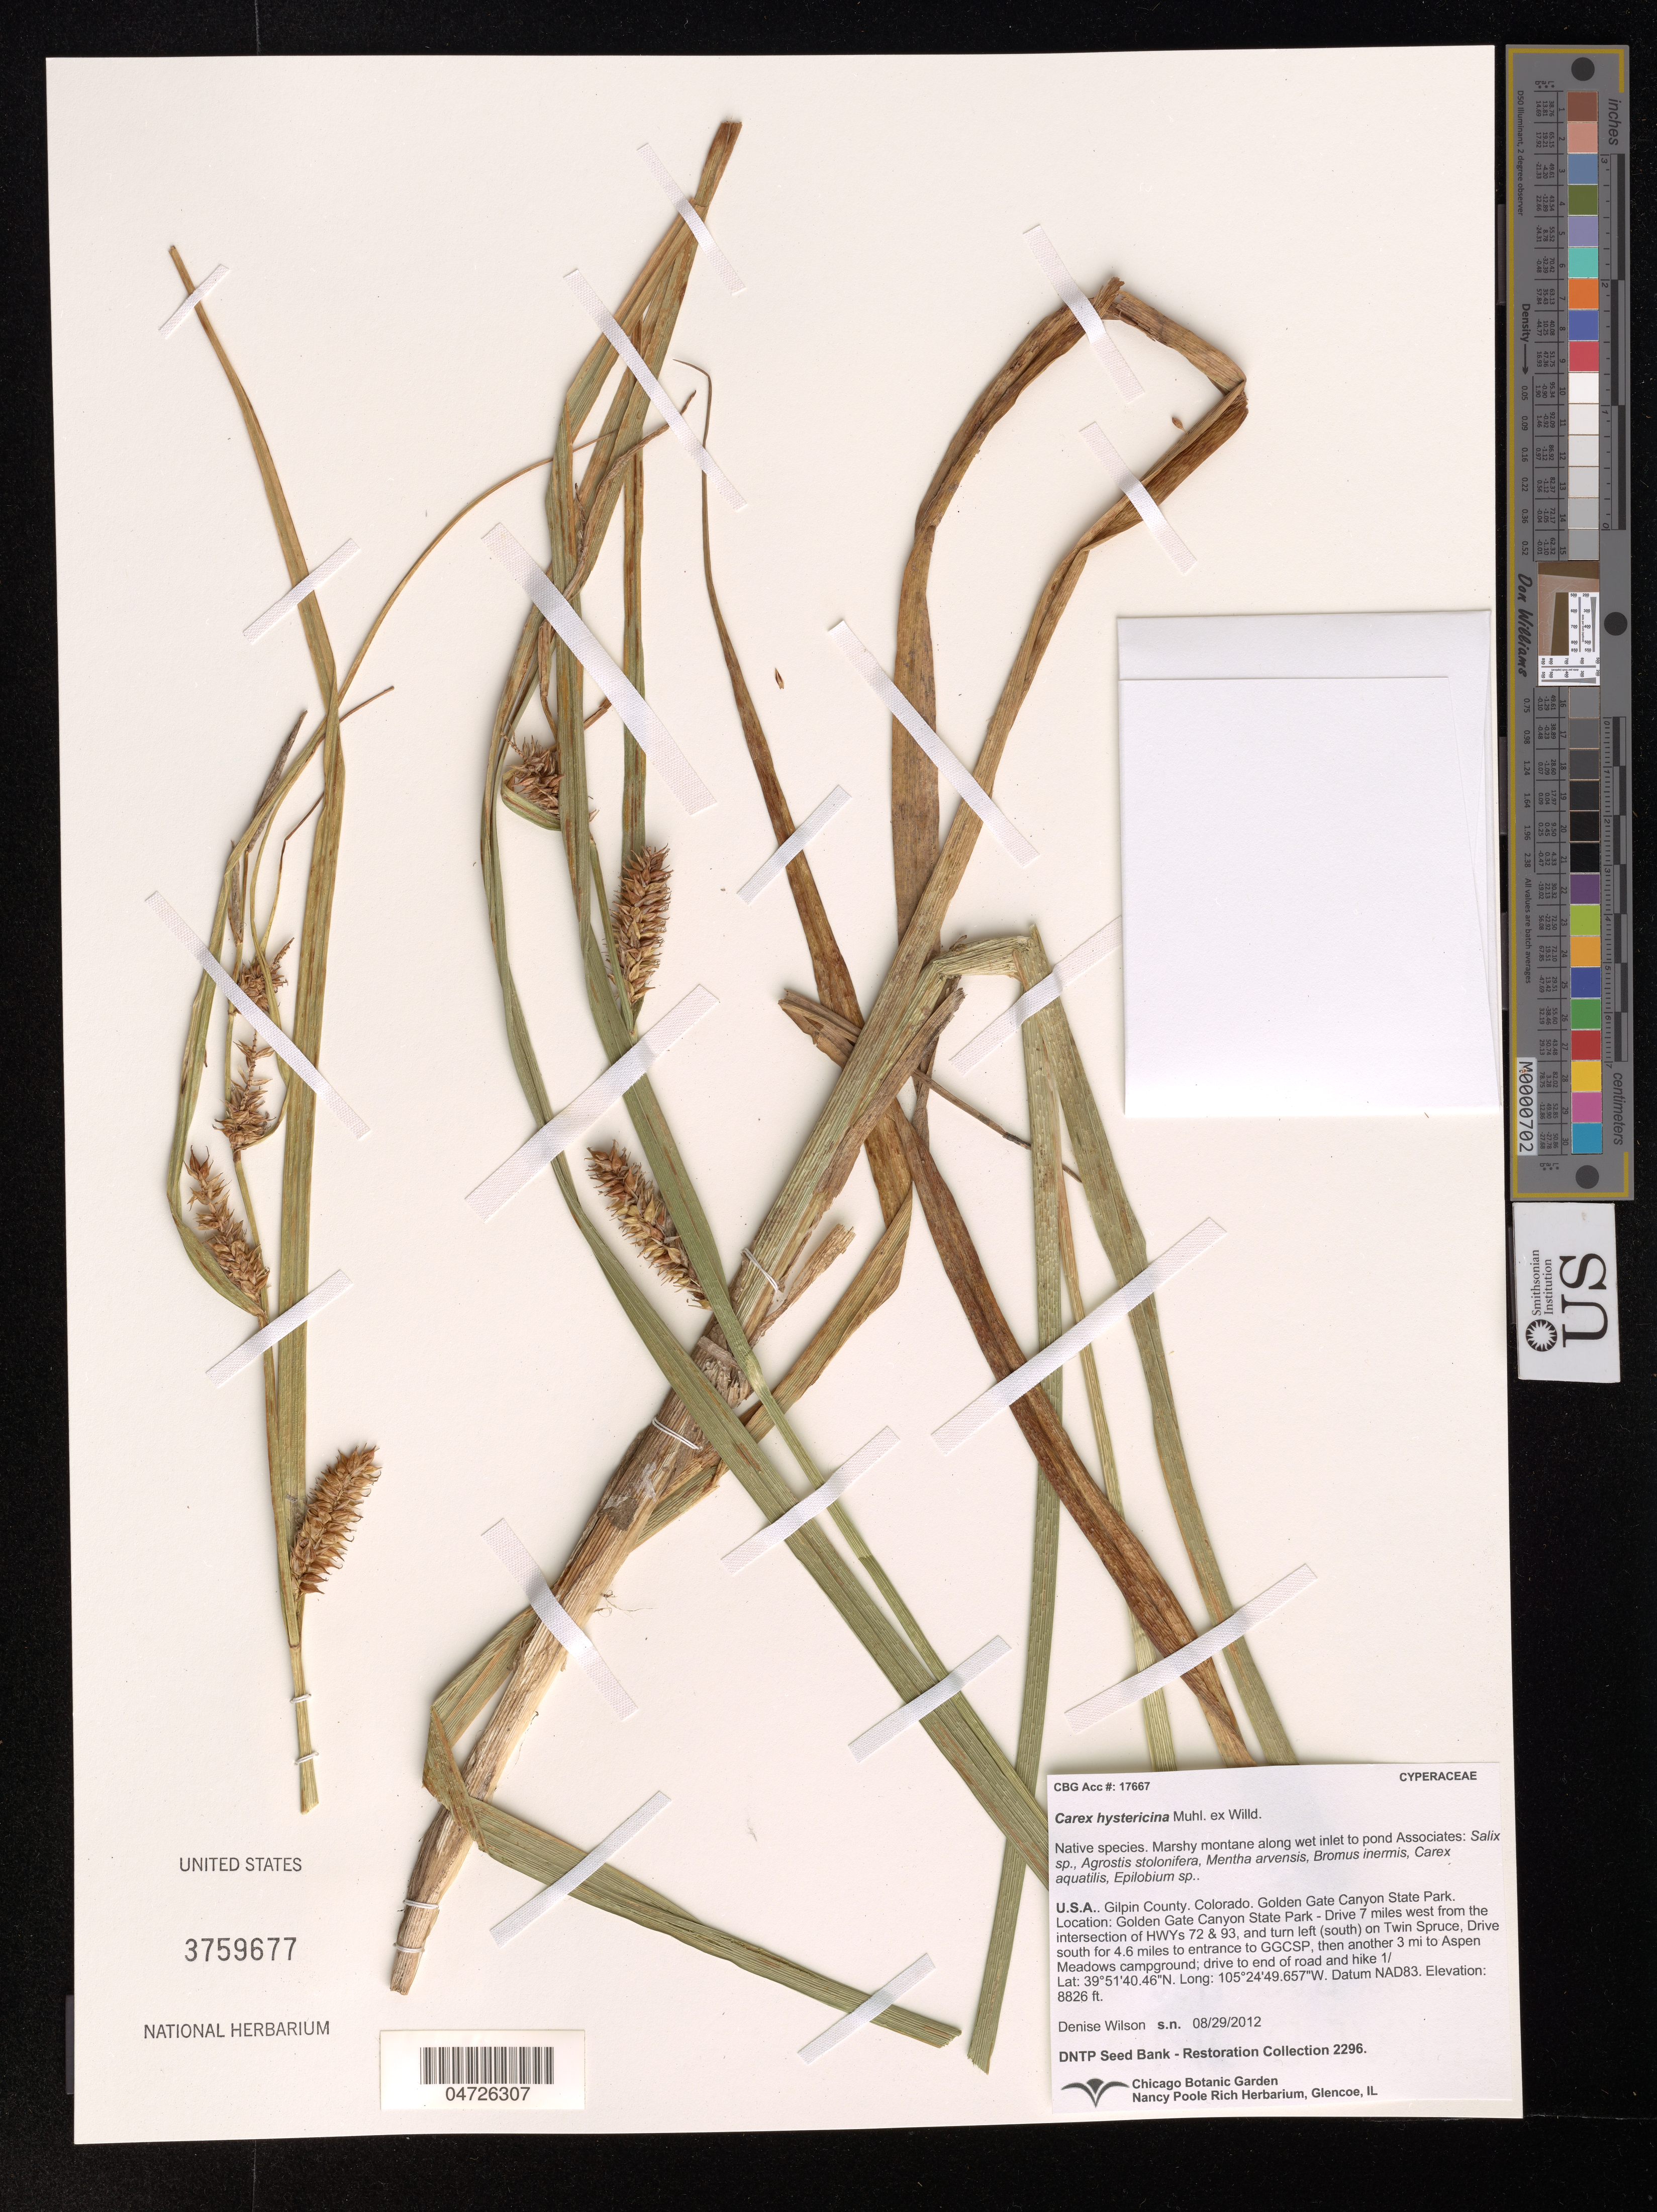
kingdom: Plantae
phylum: Tracheophyta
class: Liliopsida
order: Poales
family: Cyperaceae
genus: Carex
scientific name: Carex hystericina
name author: Muhl. ex Willd.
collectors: D. Wilson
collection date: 2012-08-29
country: United States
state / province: Colorado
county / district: Gilpin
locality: Gilpin County. Golden State Gate Canyon State Park - Drive 7 miles west from the intersection of HWYs 72 & 93, and turn left (south) on Twin Spruce, Drive south for 4.6 miles to entrance to GGCSP, then another 3 mi to Aspen Meadows campground; drive to end of road and hike 1. Datum NAD83.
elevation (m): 2690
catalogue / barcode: US 3759677